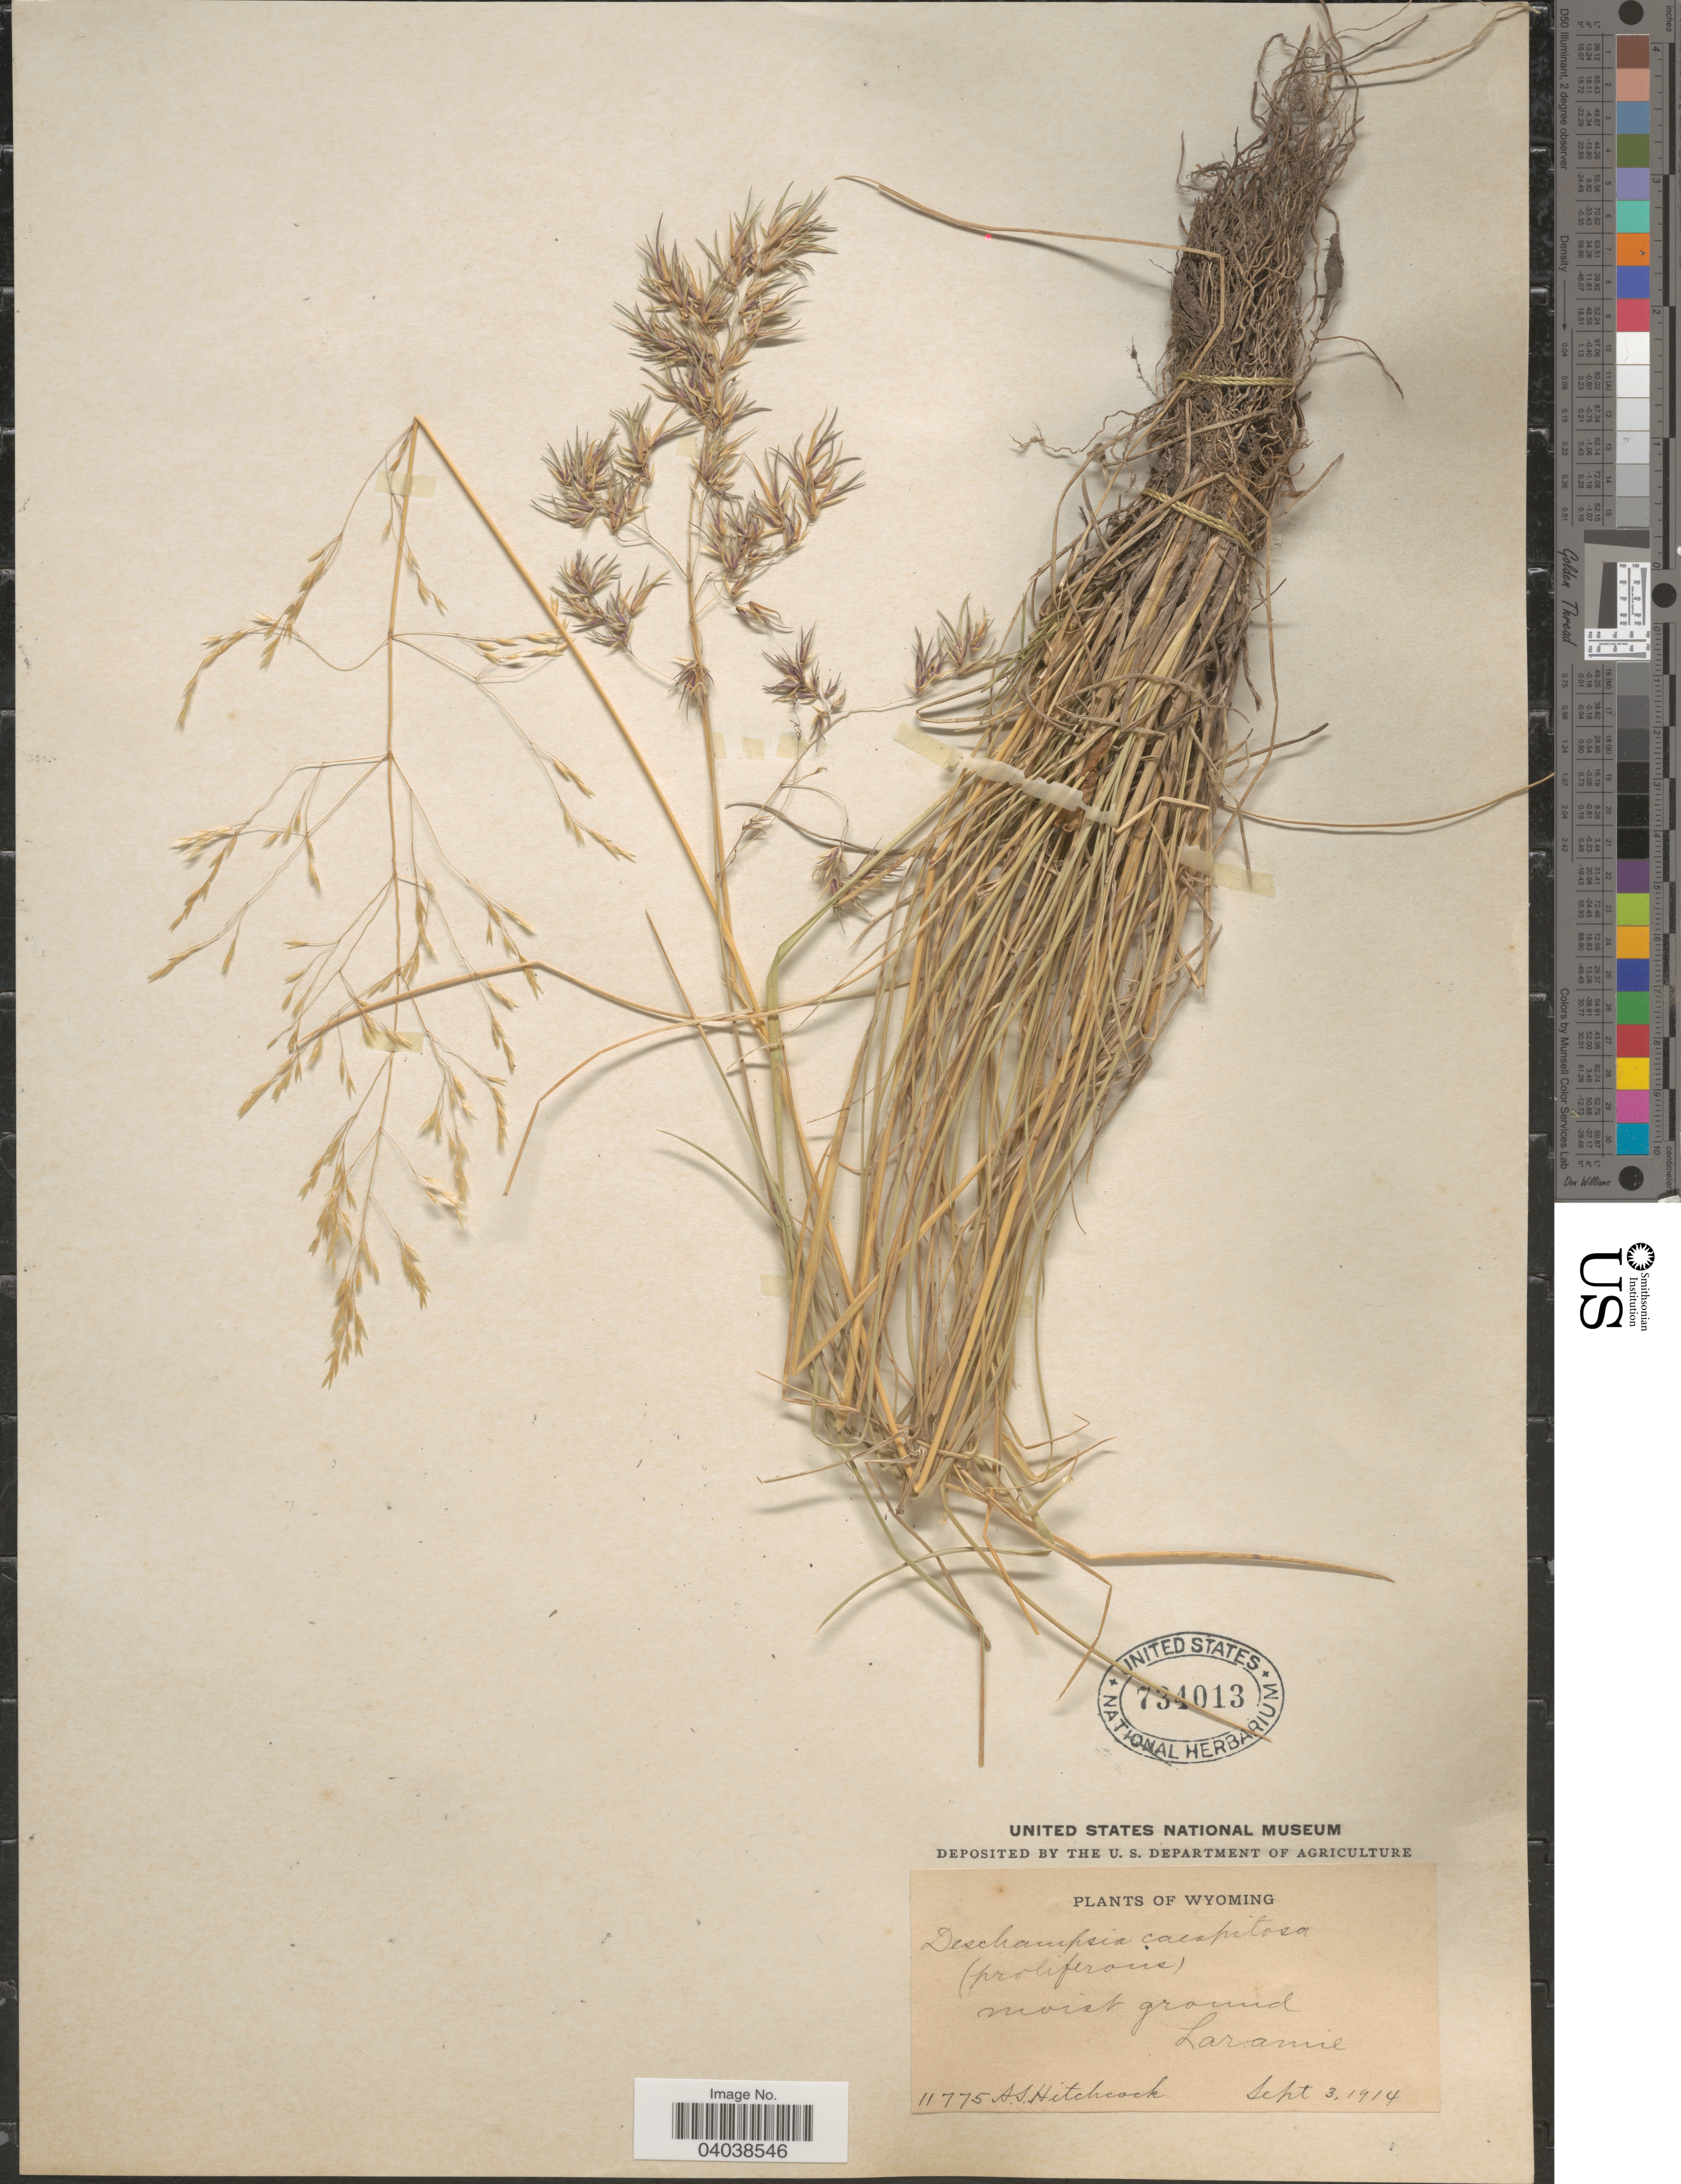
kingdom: Plantae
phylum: Tracheophyta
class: Liliopsida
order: Poales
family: Poaceae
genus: Deschampsia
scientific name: Deschampsia cespitosa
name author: (L.) P. Beauv.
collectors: A. S. Hitchcock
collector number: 11775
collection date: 1914-09-03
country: United States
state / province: Wyoming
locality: Moist ground, Laramie.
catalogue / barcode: US 734013